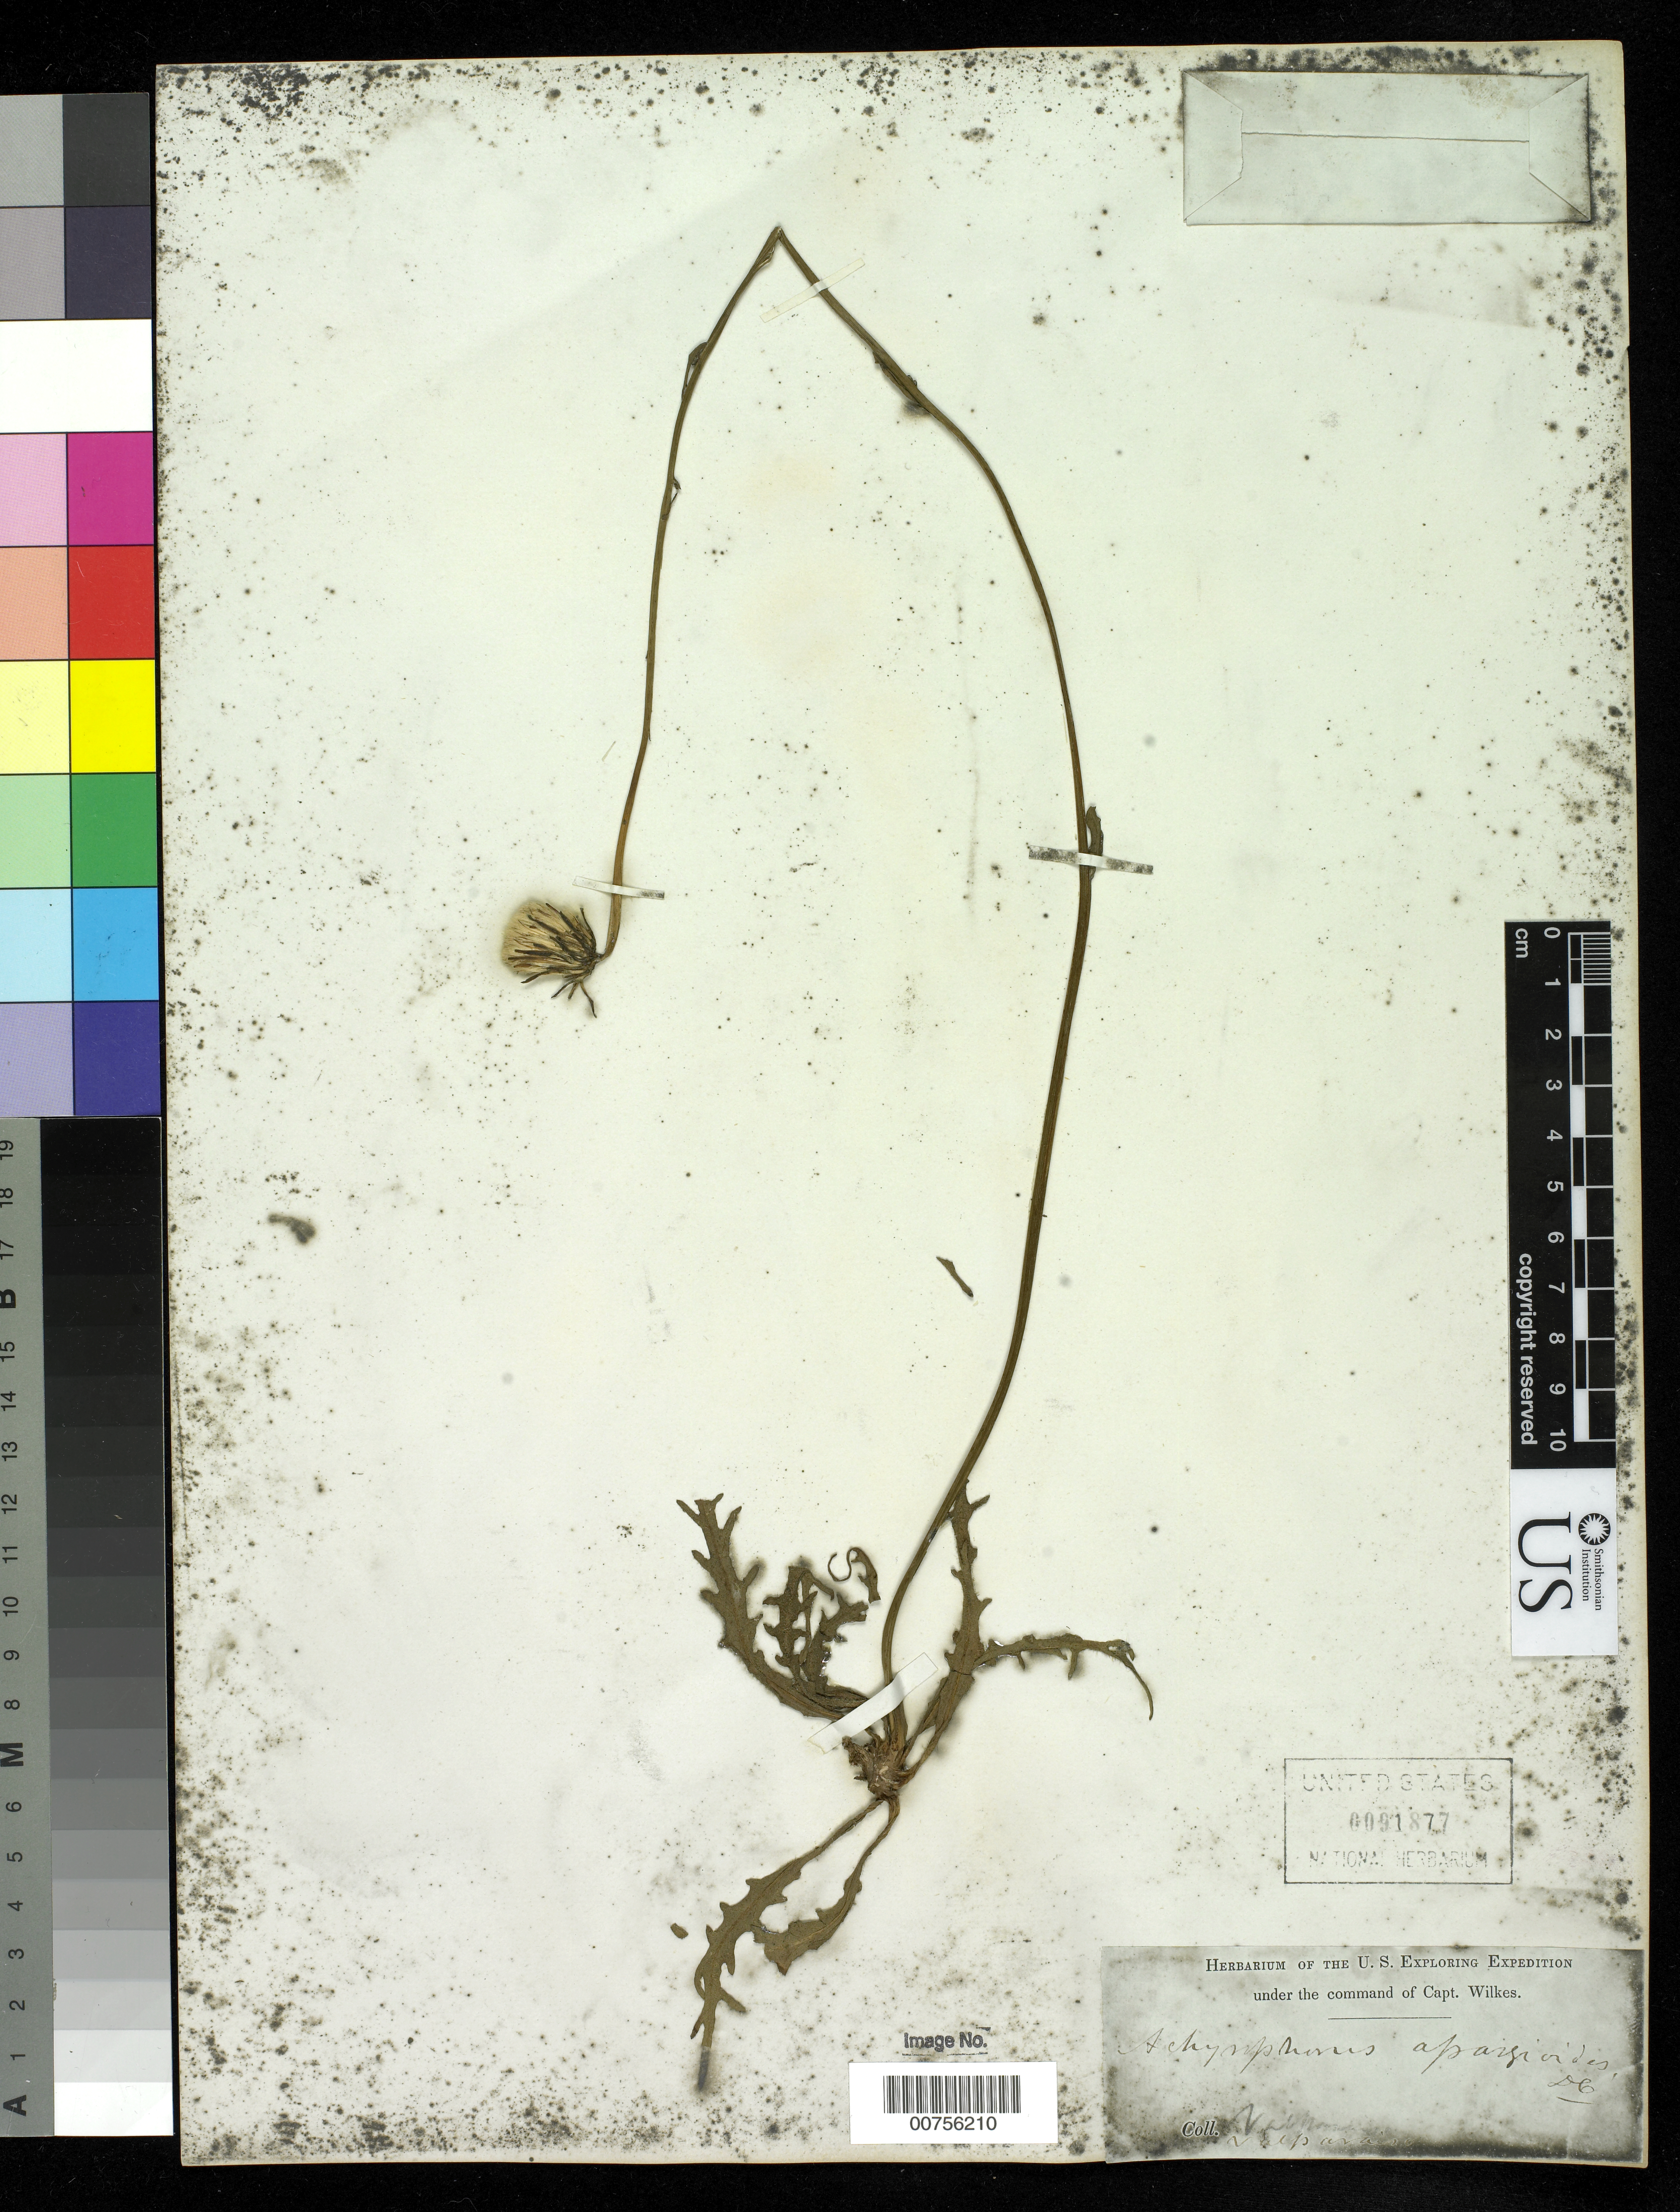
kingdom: Plantae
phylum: Tracheophyta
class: Magnoliopsida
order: Asterales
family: Asteraceae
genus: Achyrophorus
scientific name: Achyrophorus apargioides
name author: DC.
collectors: Wilkes Explor. Exped.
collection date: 1838/1842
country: Chile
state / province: Valparaíso (V)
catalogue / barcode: US 91877